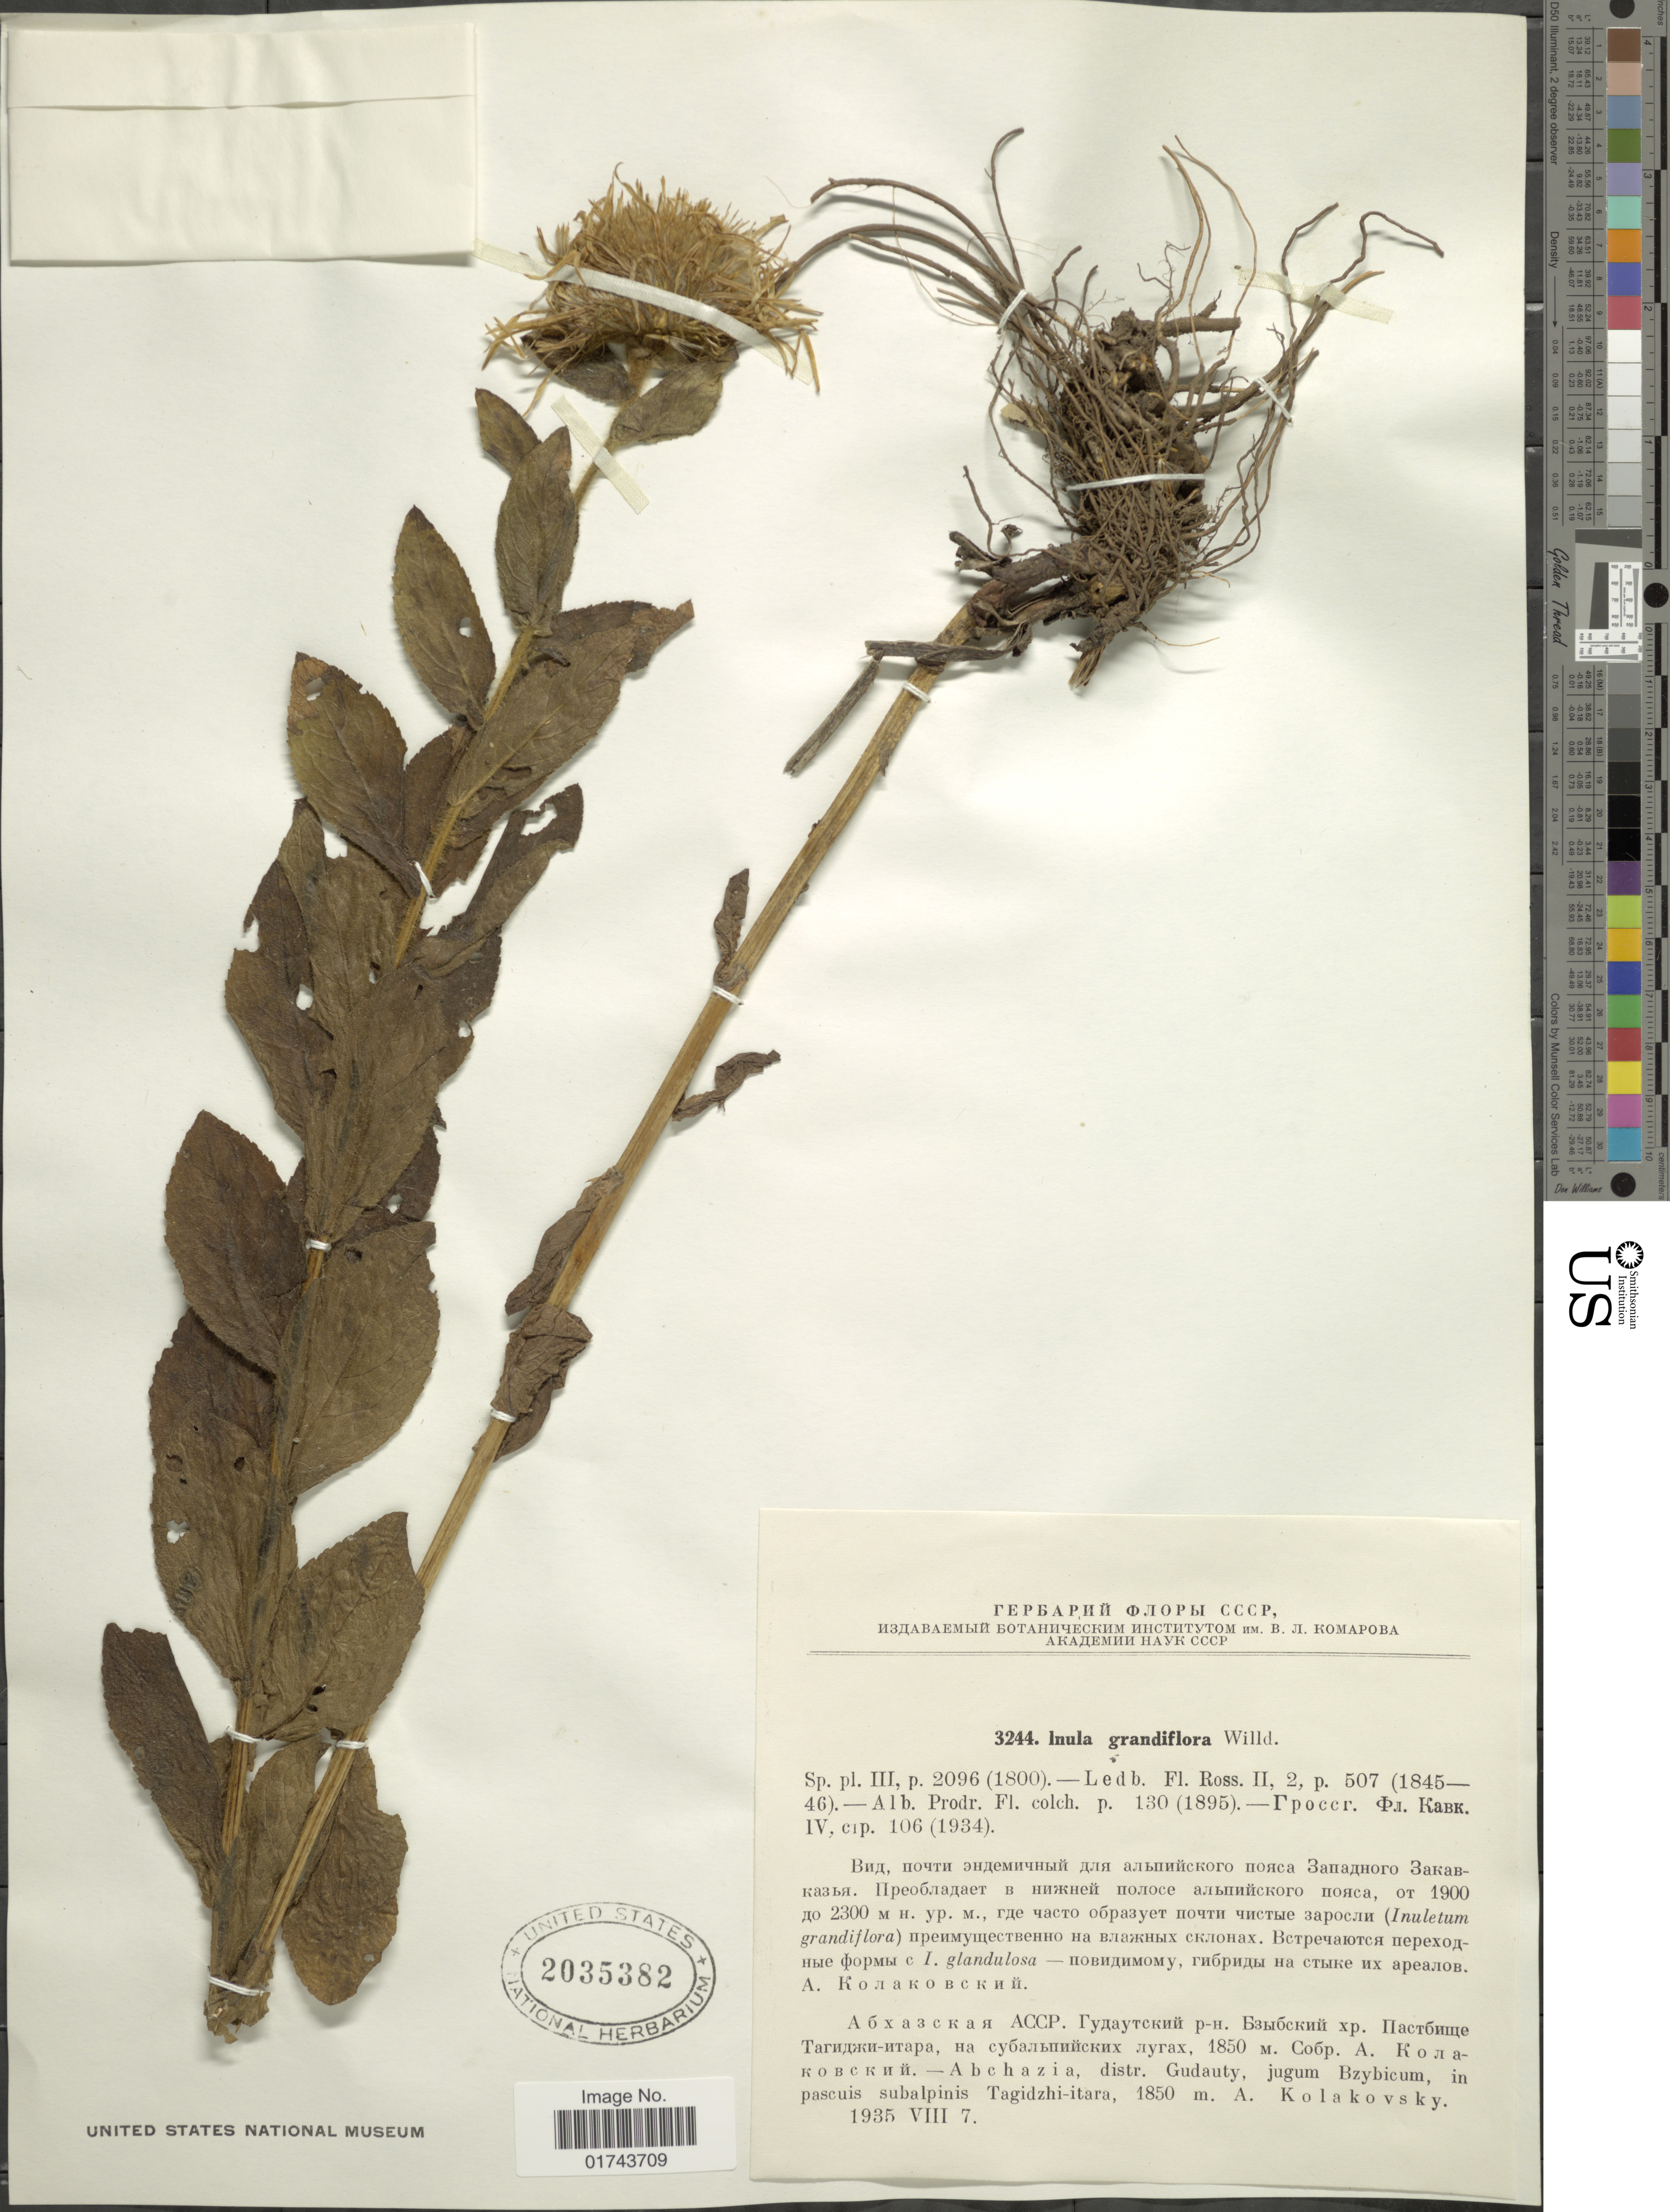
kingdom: Plantae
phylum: Tracheophyta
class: Magnoliopsida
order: Asterales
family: Asteraceae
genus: Inula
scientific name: Inula grandiflora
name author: Willd.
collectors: A. Kolakovsky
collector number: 3244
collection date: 1935-08-07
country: Georgia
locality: Abchazia, distr. Gudauty, jugum Bzybicum, in pascuis subalpinis Tagidzhi-itara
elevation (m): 1850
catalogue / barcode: US 2035382